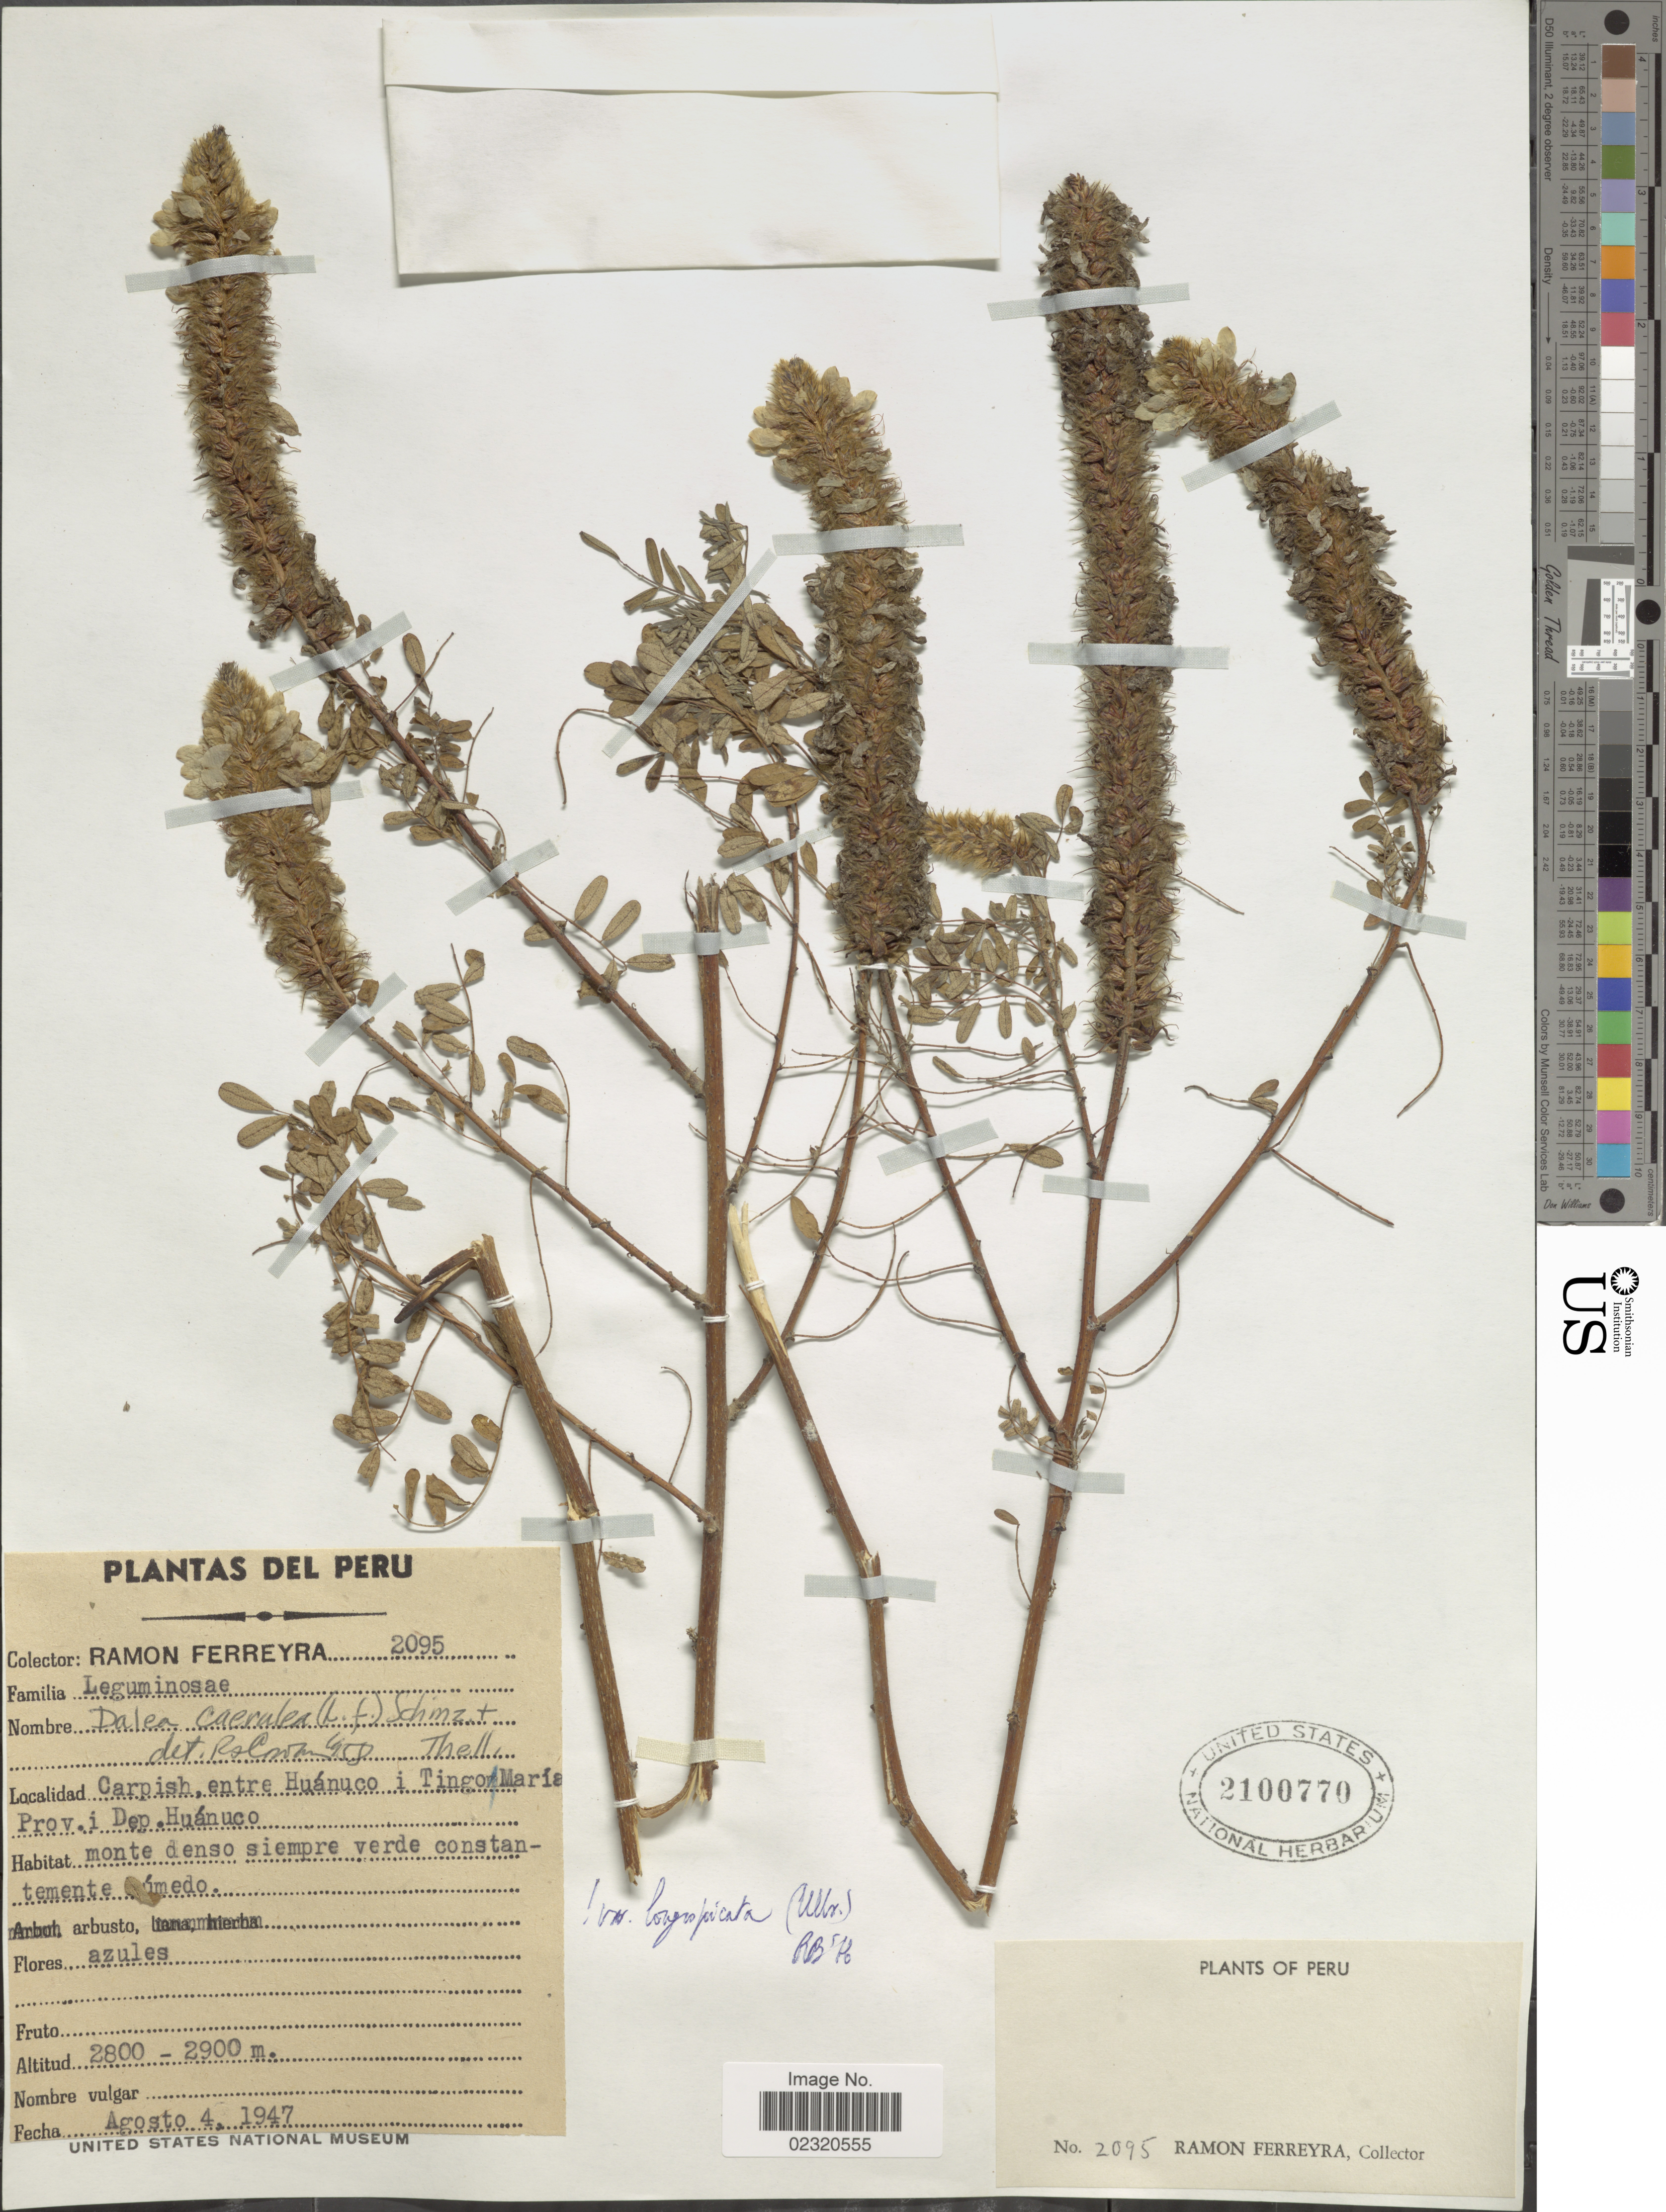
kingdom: Plantae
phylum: Tracheophyta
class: Magnoliopsida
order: Fabales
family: Fabaceae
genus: Dalea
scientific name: Dalea coerulea var. longispicata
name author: (Ulbr.) Barneby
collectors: R. A. Ferreyra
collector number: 2095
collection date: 1947-08-04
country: Peru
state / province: Huánuco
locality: Carpish, entre Huanuco i Tingo Maria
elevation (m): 2800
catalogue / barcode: US 2100770